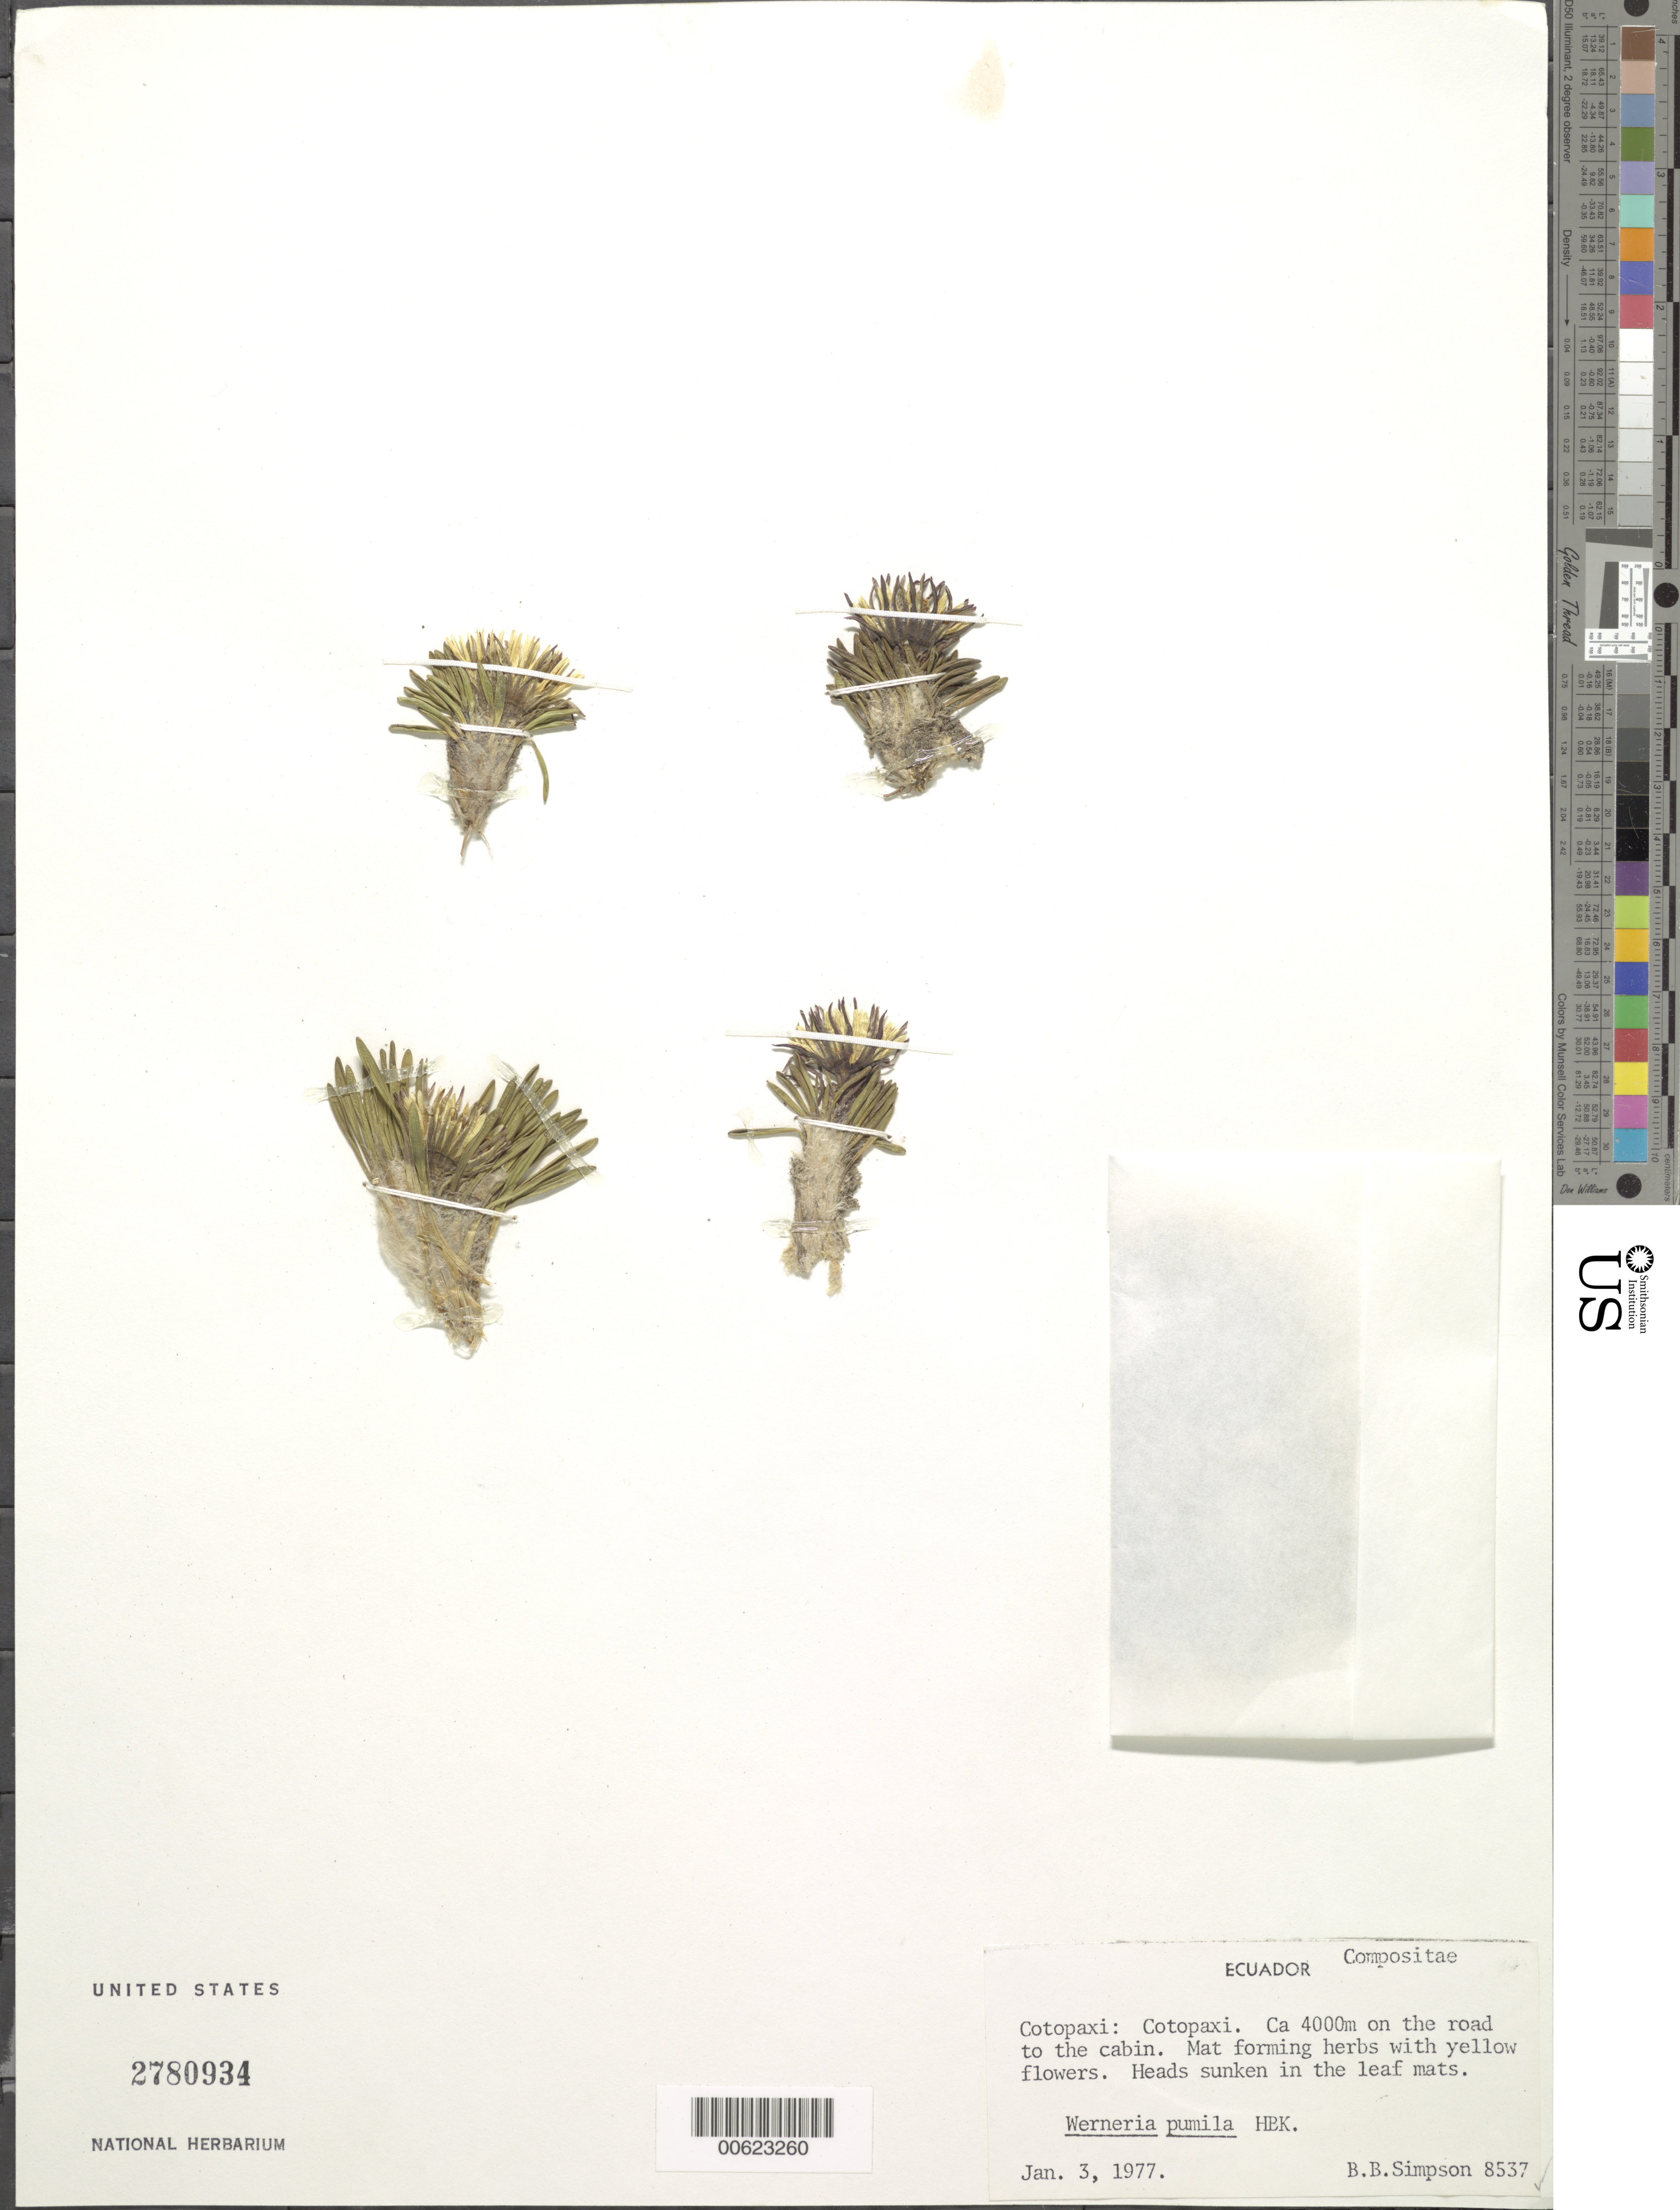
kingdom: Plantae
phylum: Tracheophyta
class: Magnoliopsida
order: Asterales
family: Asteraceae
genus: Werneria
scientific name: Werneria pumila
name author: Kunth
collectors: B. B. Simpson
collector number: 8537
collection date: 1977-01-03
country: Ecuador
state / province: Cotopaxi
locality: Road to the cabin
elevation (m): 4000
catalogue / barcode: US 2780934